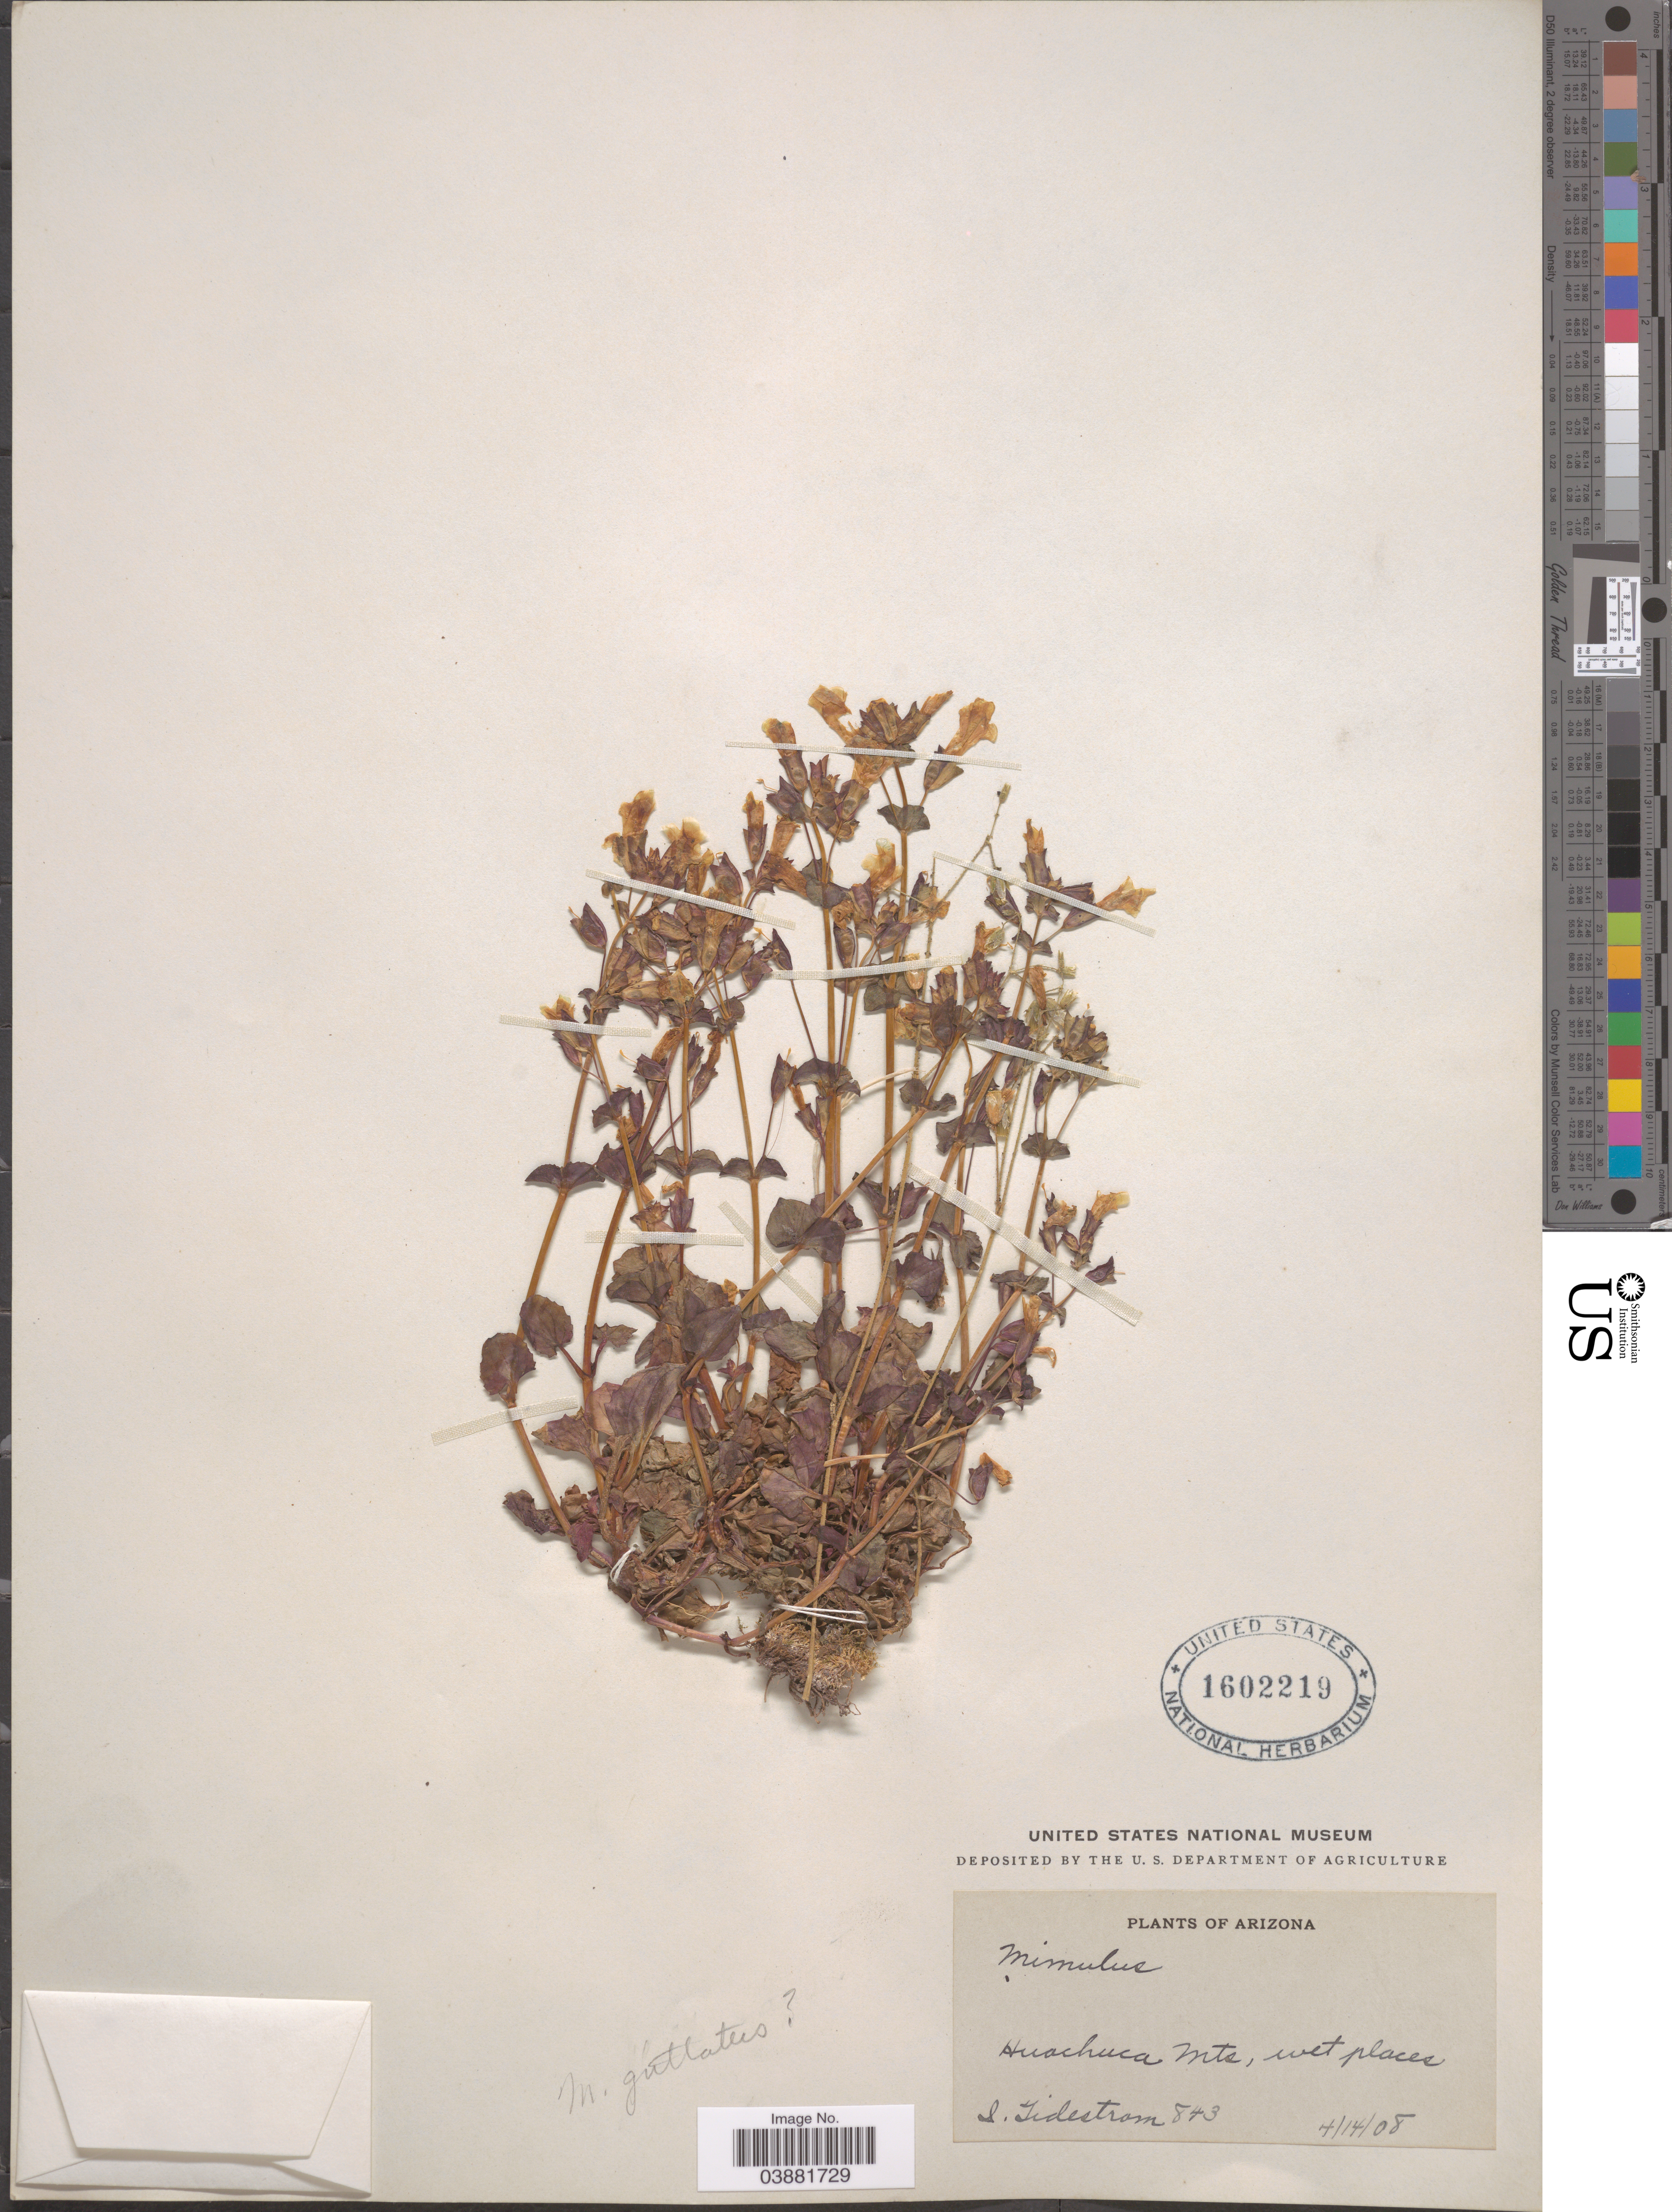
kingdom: Plantae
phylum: Tracheophyta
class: Magnoliopsida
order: Lamiales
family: Phrymaceae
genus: Mimulus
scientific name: Mimulus guttatus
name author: DC.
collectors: I. F. Tidestrom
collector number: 843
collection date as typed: Transcribed d/m/y: 14/4/8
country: United States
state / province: Arizona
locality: Huachuca Mts.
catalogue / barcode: US 1602219